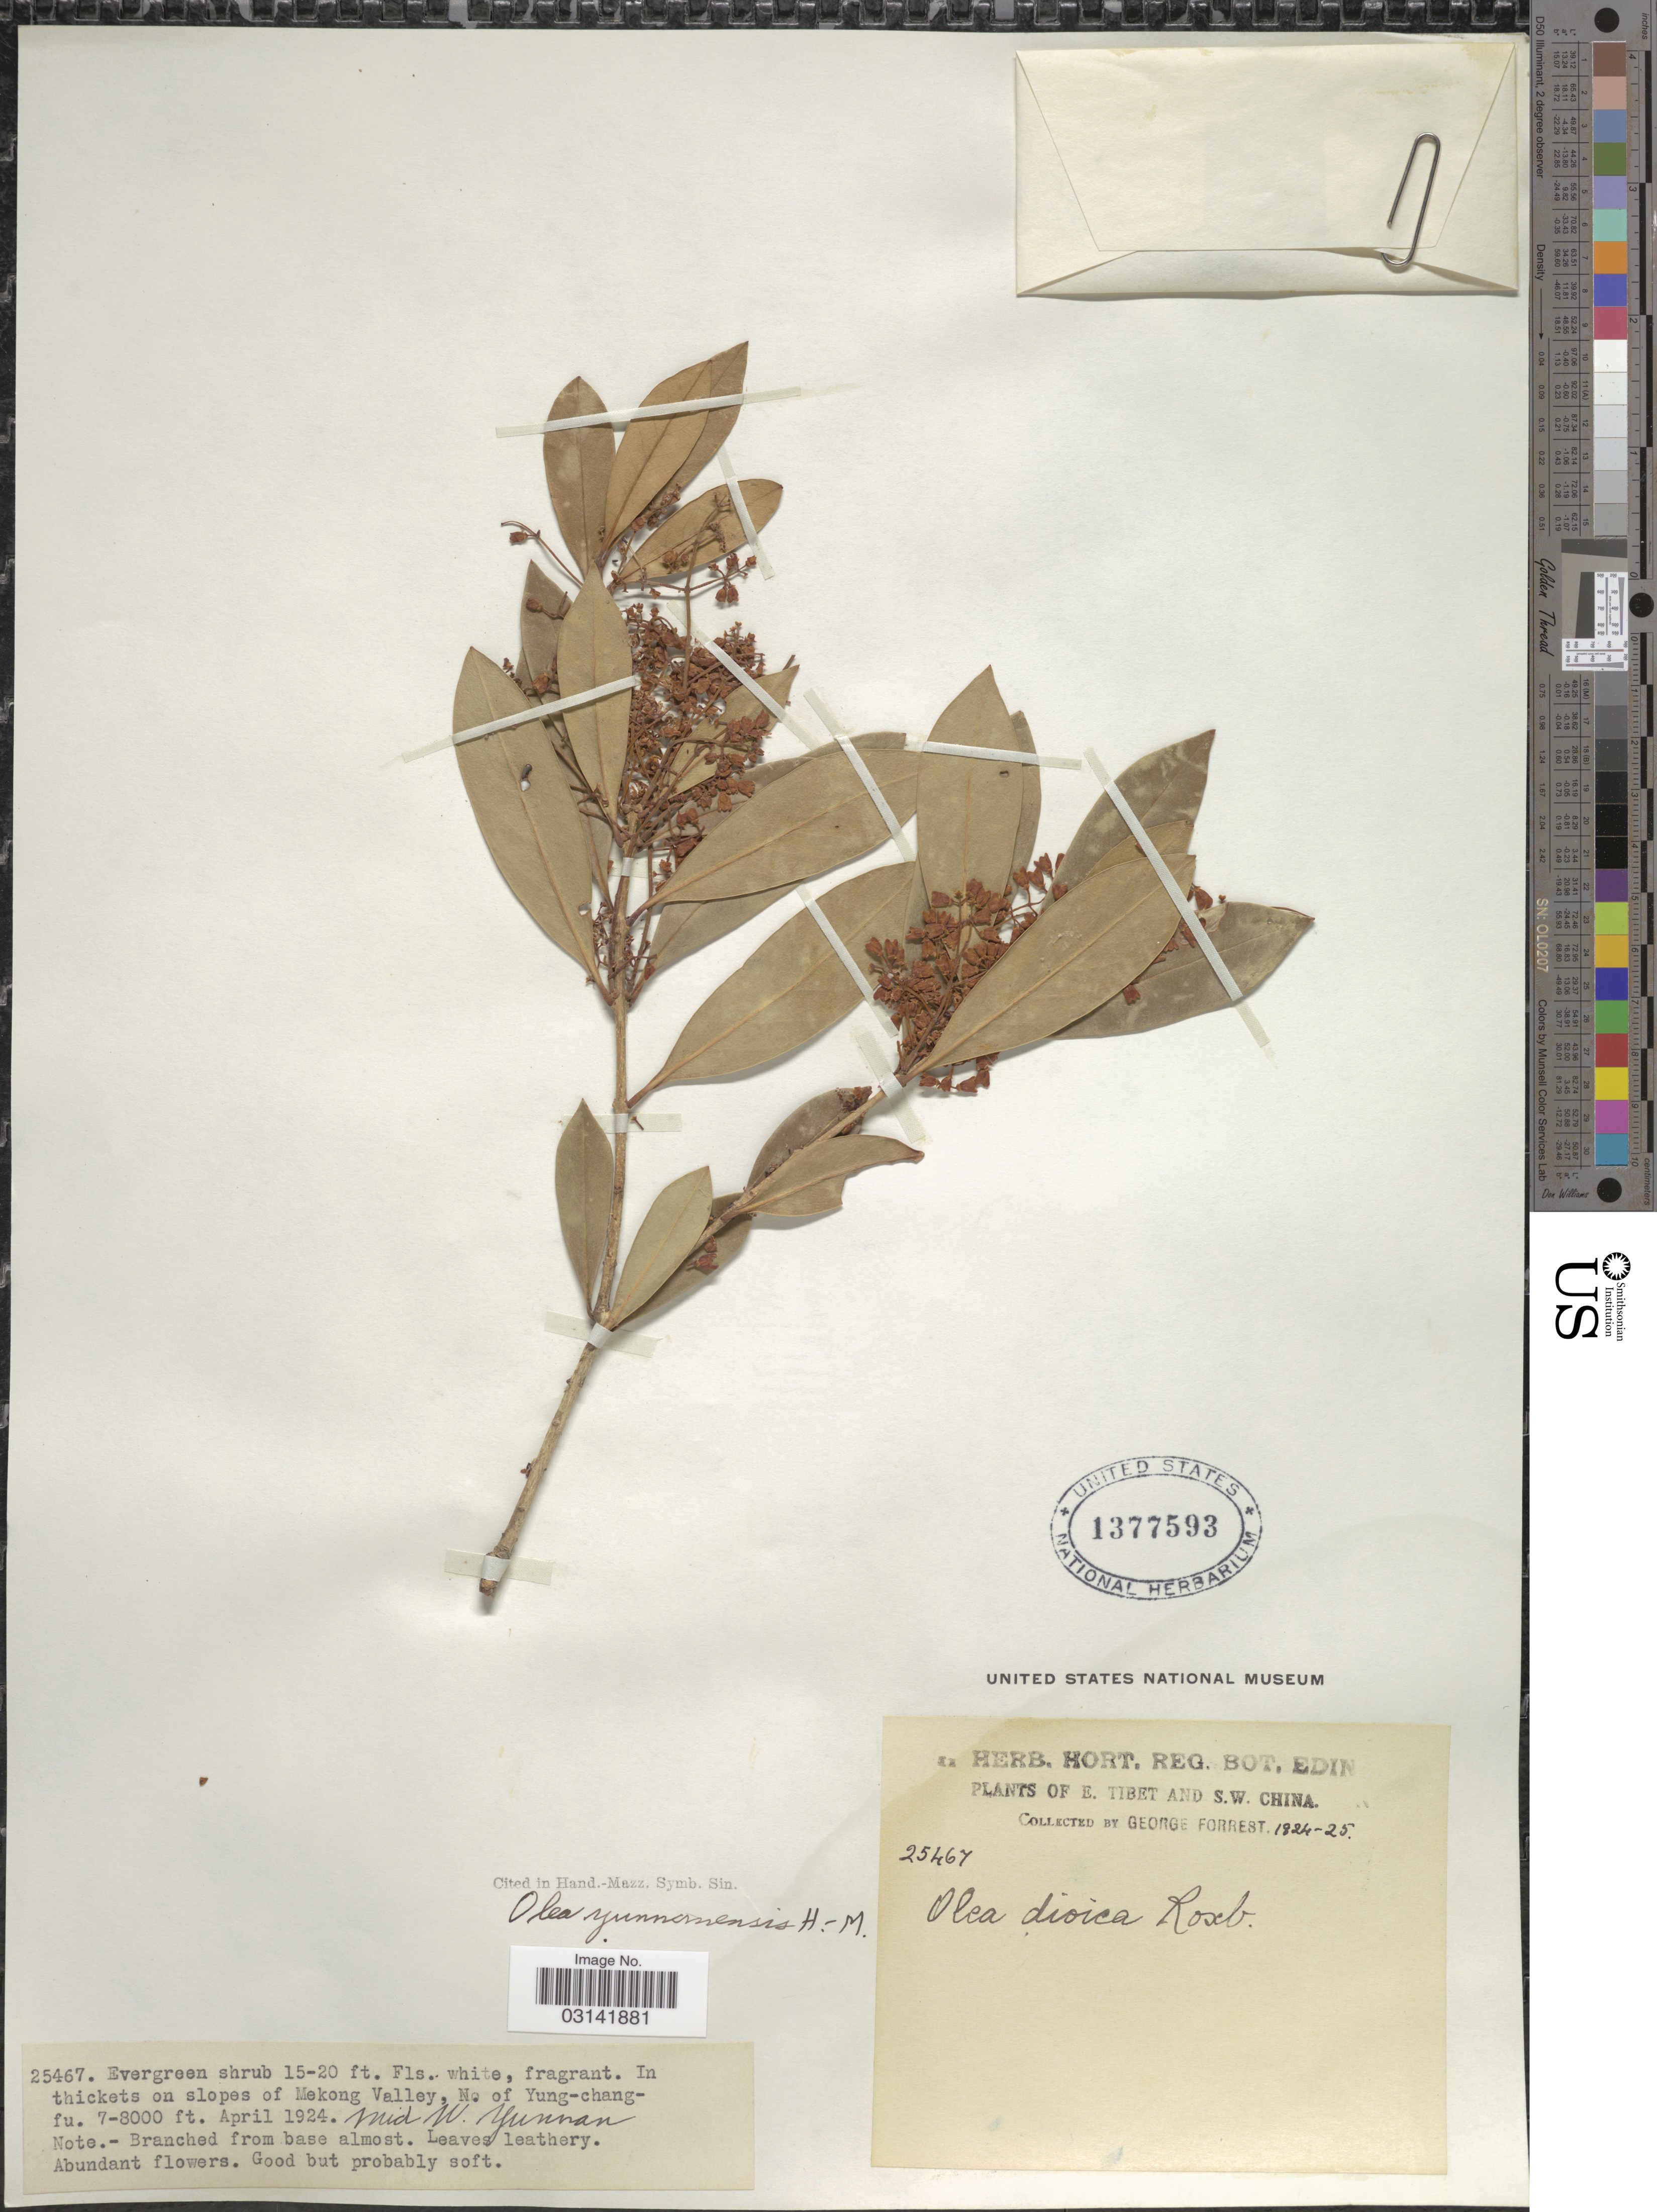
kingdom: Plantae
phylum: Tracheophyta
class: Magnoliopsida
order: Lamiales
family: Oleaceae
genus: Olea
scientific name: Olea yuennanensis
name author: Hand.-Mazz.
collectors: G. Forrest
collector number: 25467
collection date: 1924-04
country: China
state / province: Xizang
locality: E. Tibet and S.W. China. In thickets on slopes of Mekong Valley, N. of Yung-chang-fu. Mid W. Yunnan.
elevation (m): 2134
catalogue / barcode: US 1377593